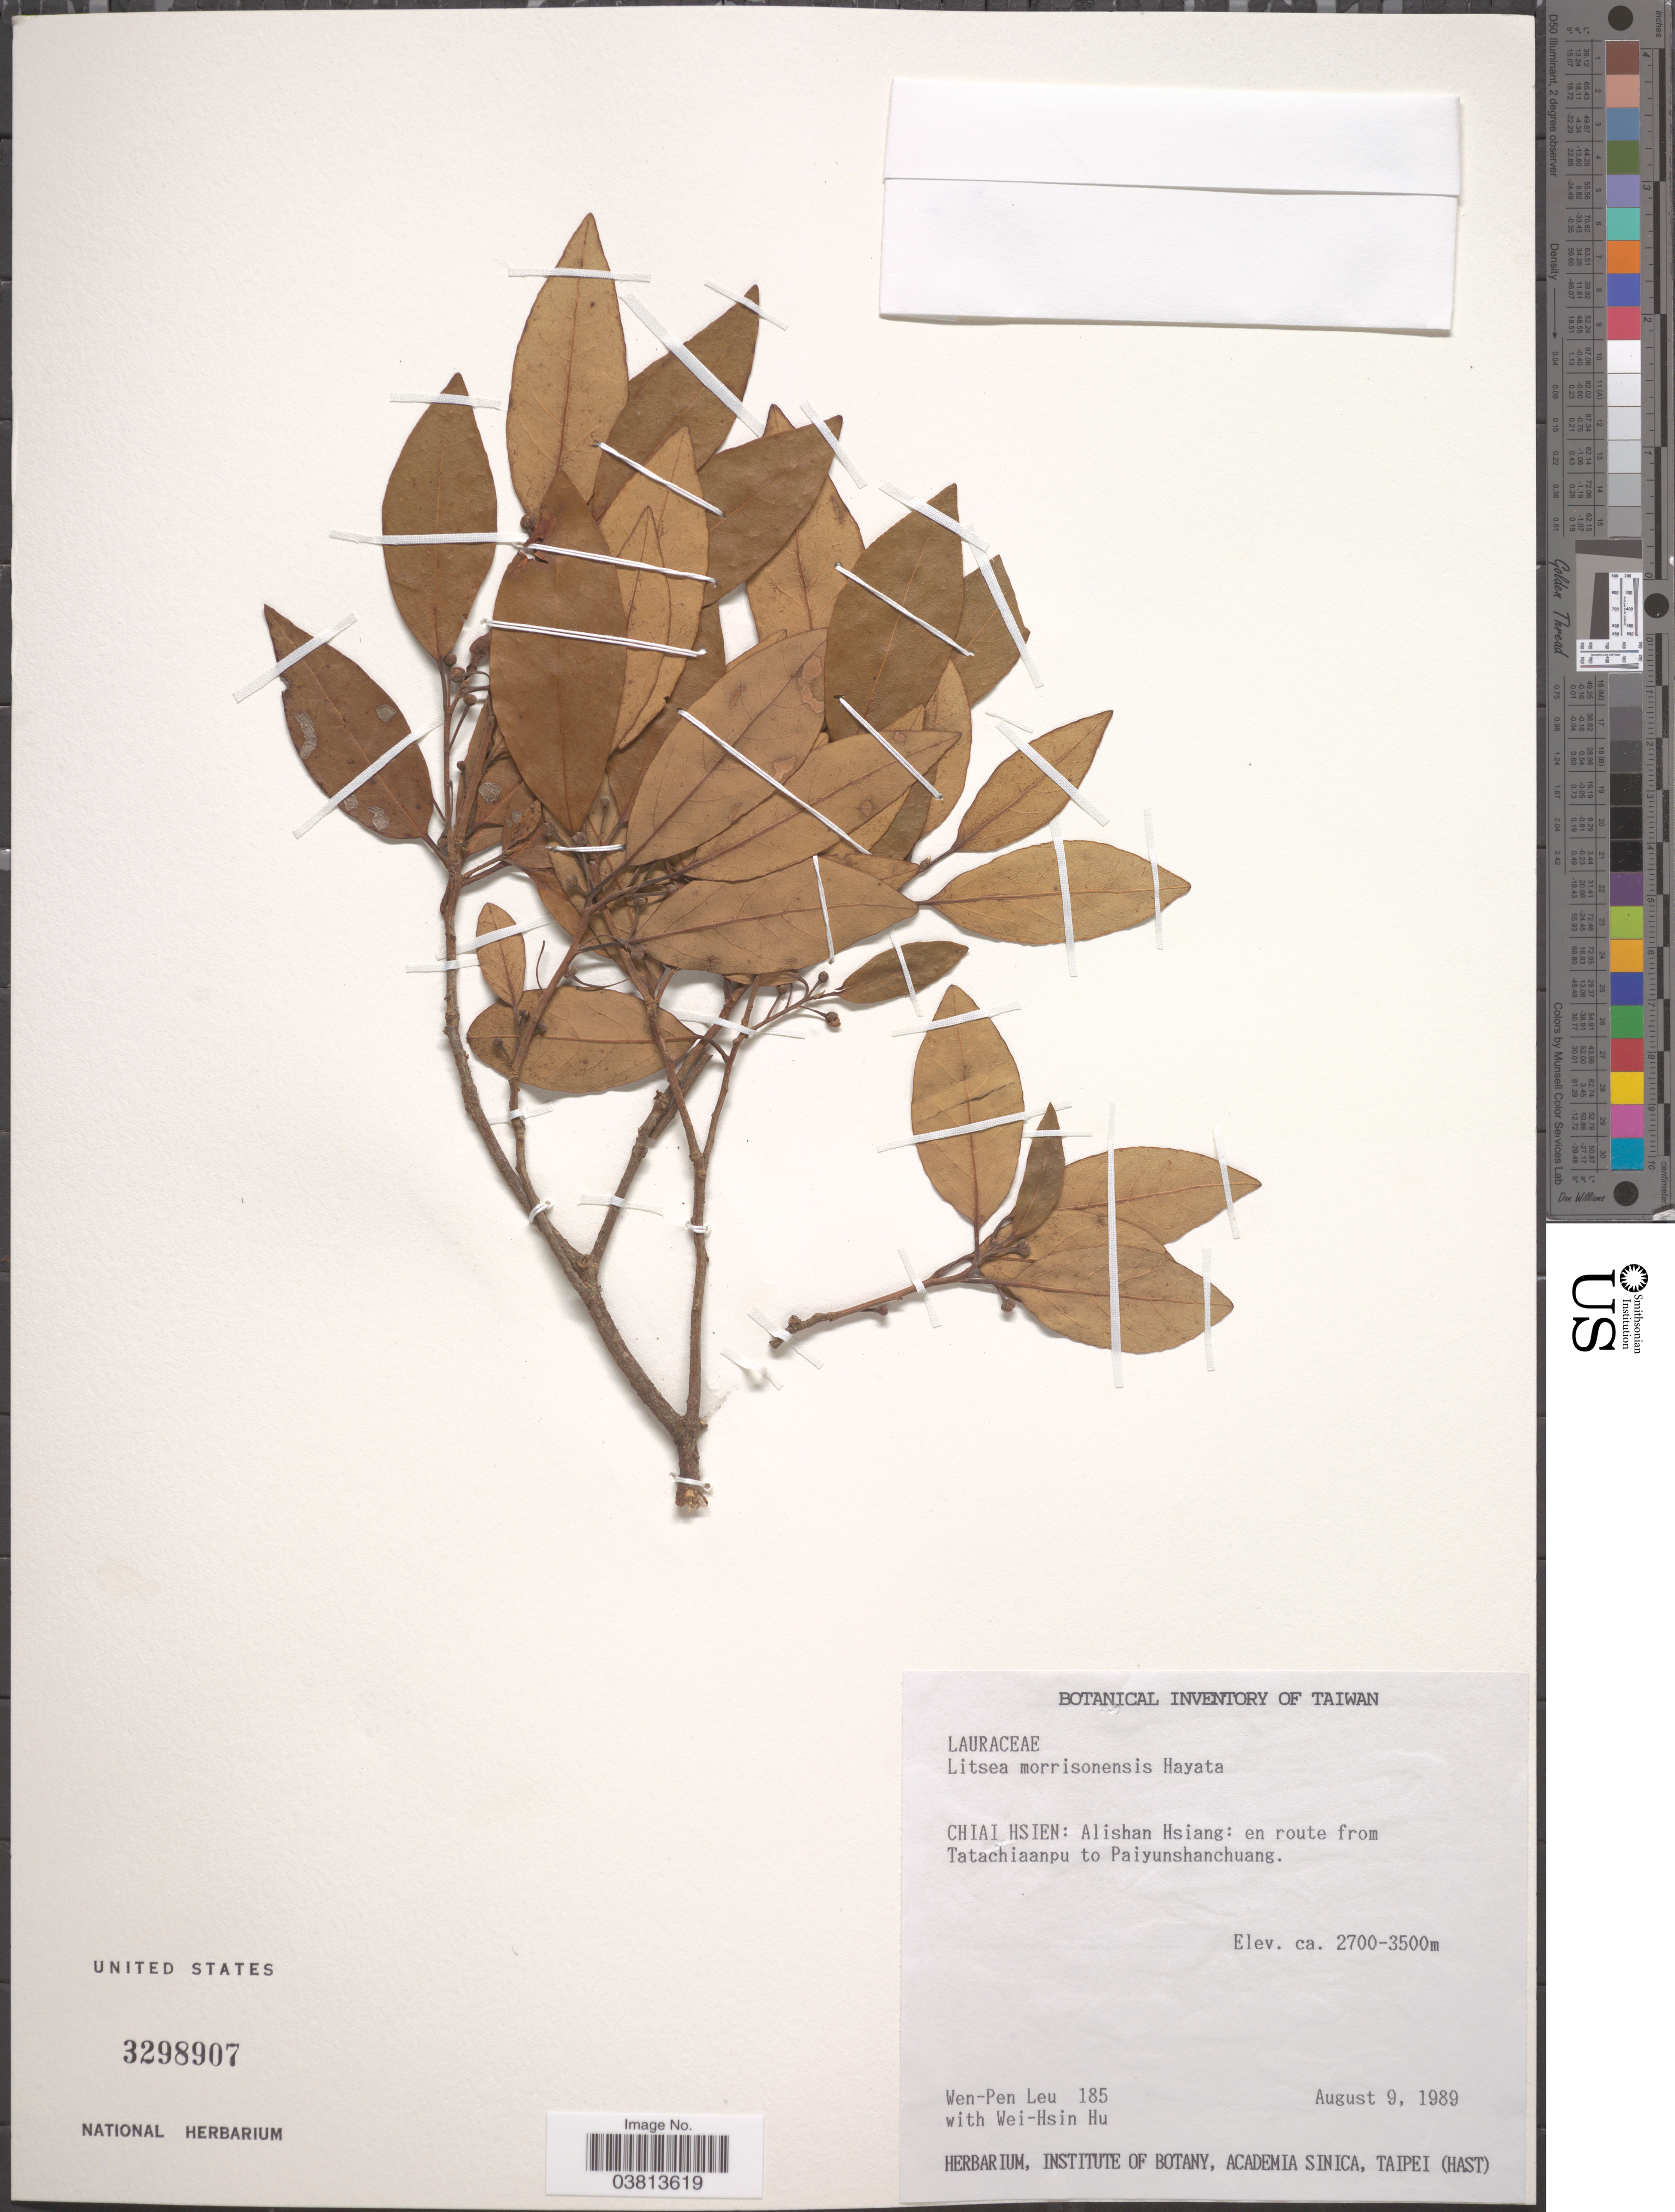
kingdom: Plantae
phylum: Tracheophyta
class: Magnoliopsida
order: Laurales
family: Lauraceae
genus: Litsea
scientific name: Litsea morrisonensis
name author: Hayata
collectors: W. Leu & W. H. Hu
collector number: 185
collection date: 1989-08-09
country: Taiwan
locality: Chiai Hsien: Alishan Hsiang: en route from Tatachiaanpu to Paiyunshanchuang.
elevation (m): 2700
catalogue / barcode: US 3298907